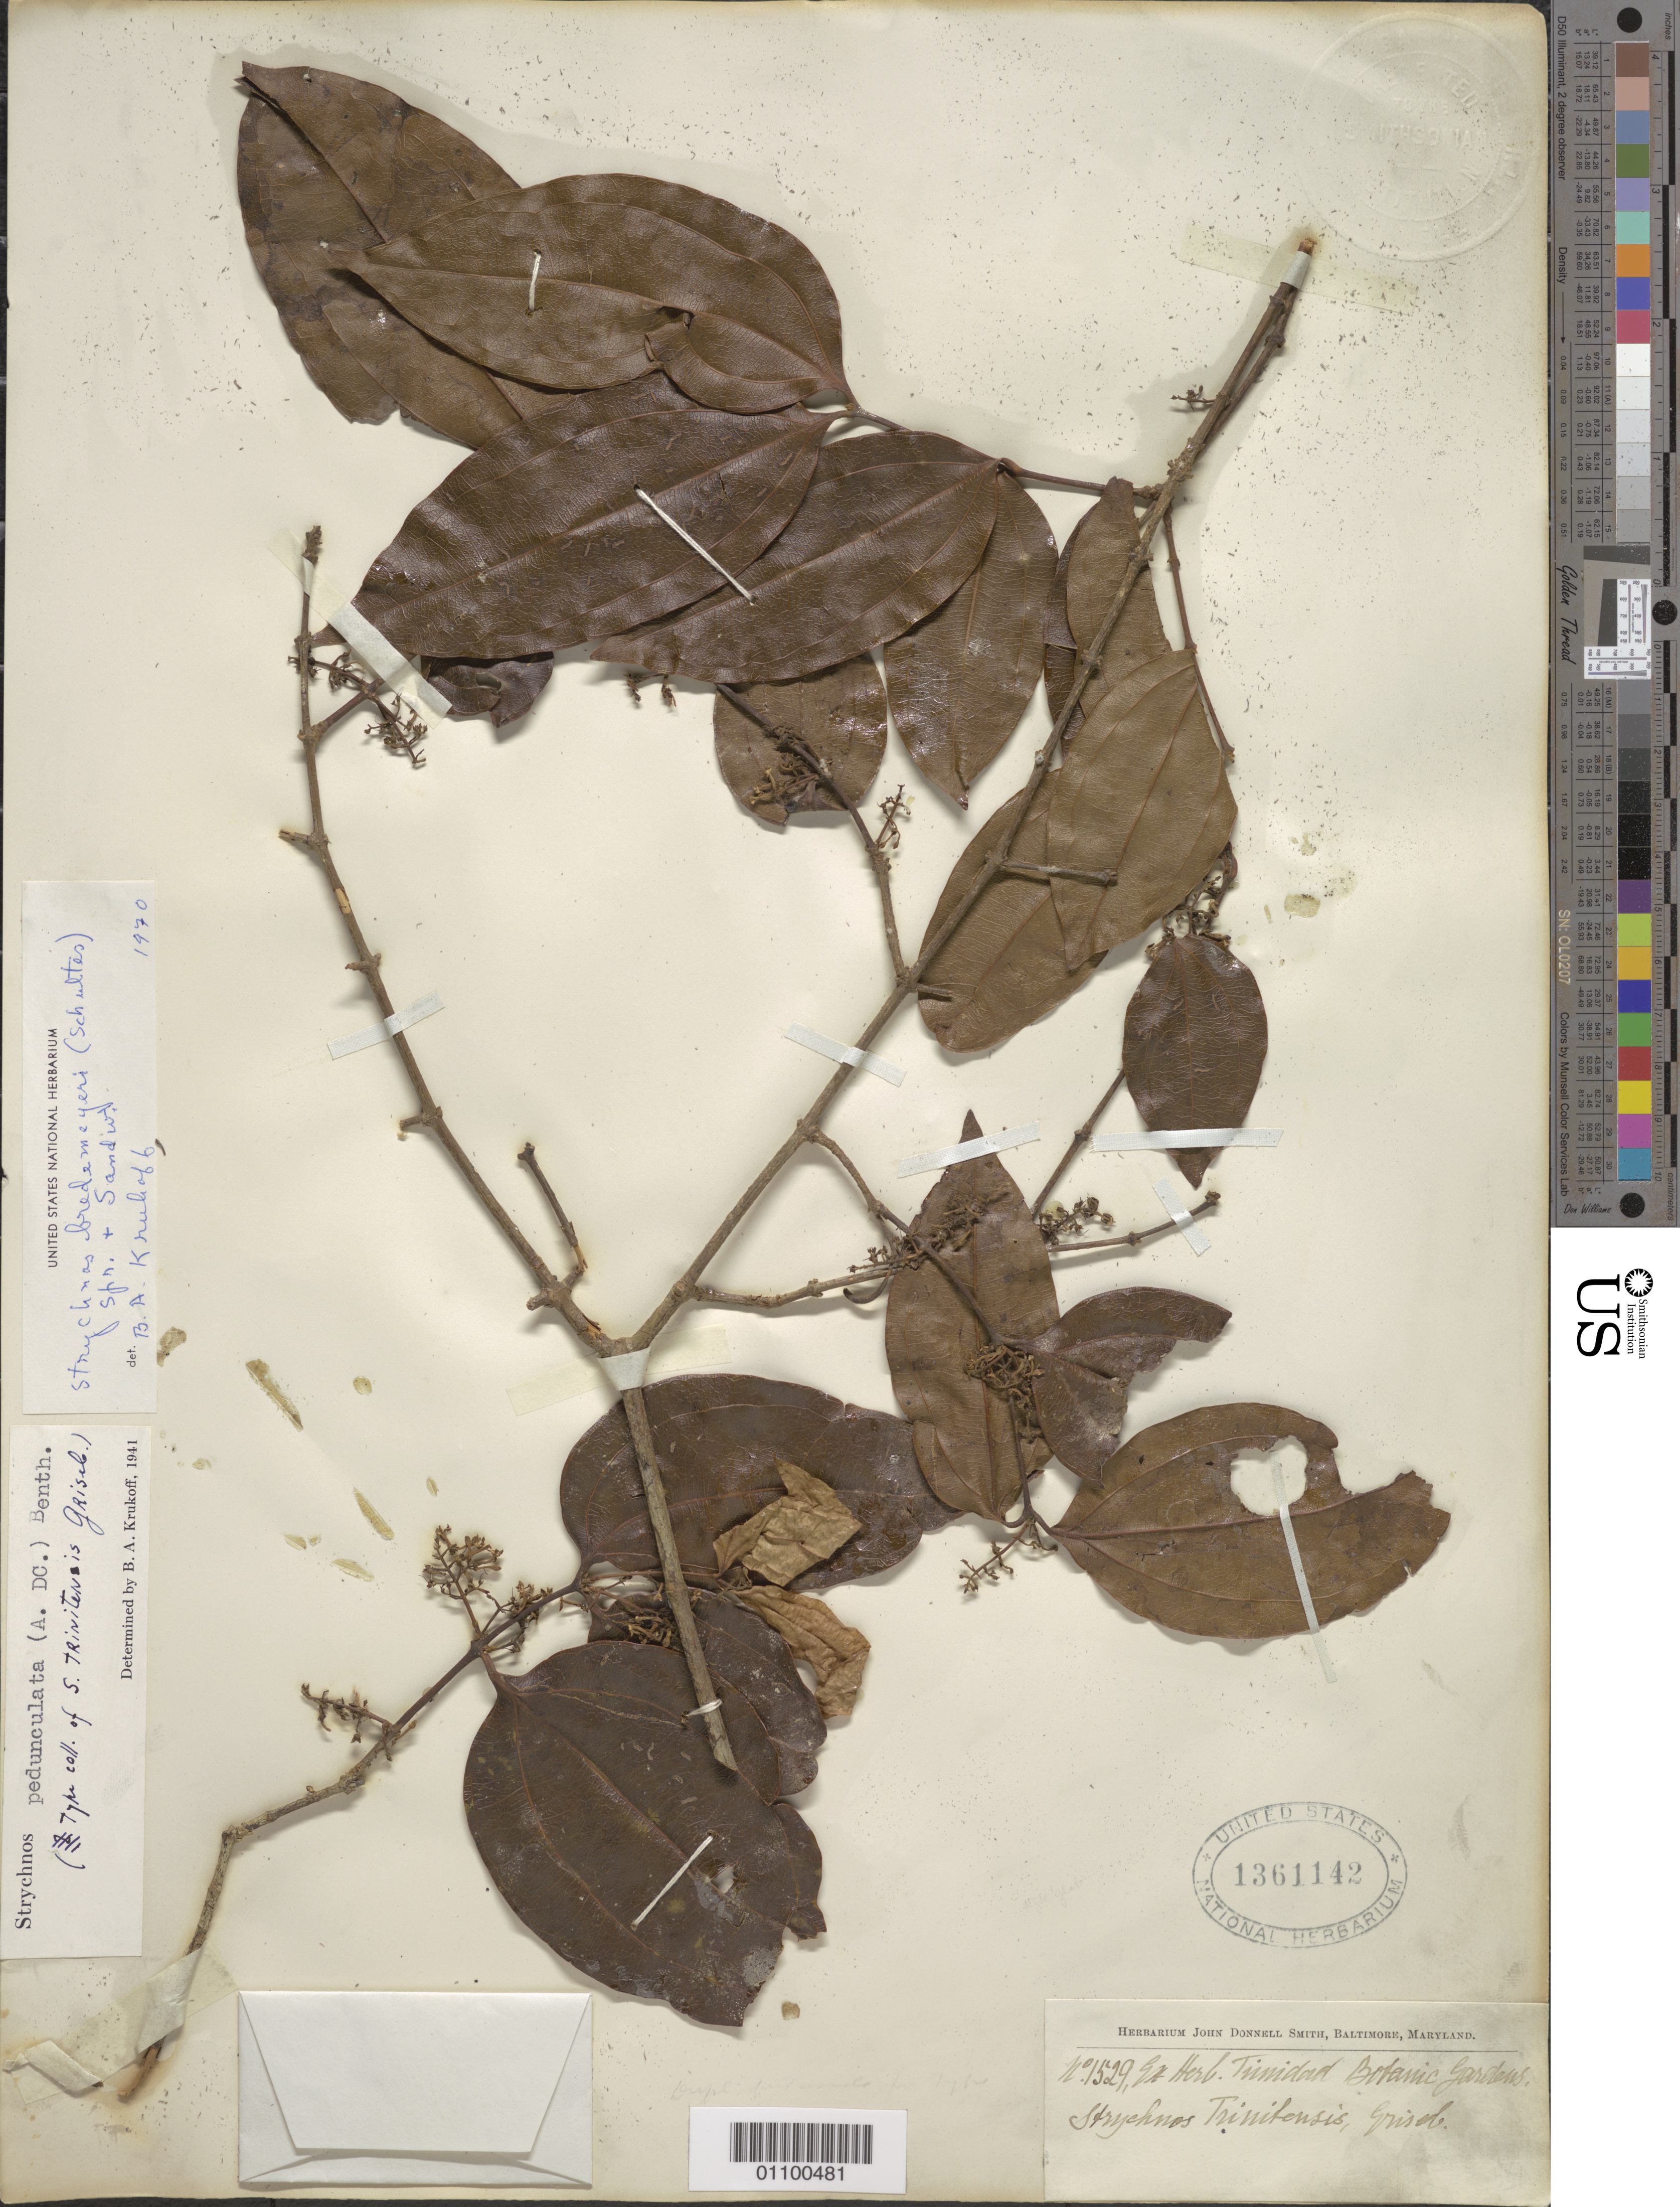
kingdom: Plantae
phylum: Tracheophyta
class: Magnoliopsida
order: Gentianales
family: Loganiaceae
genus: Strychnos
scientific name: Strychnos bredemeyeri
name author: (Schult.) Sprague & Sandwith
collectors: ex herb. Bot. Gard. Trinidad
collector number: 1529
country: Trinidad and Tobago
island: Trinidad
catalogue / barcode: US 1361142